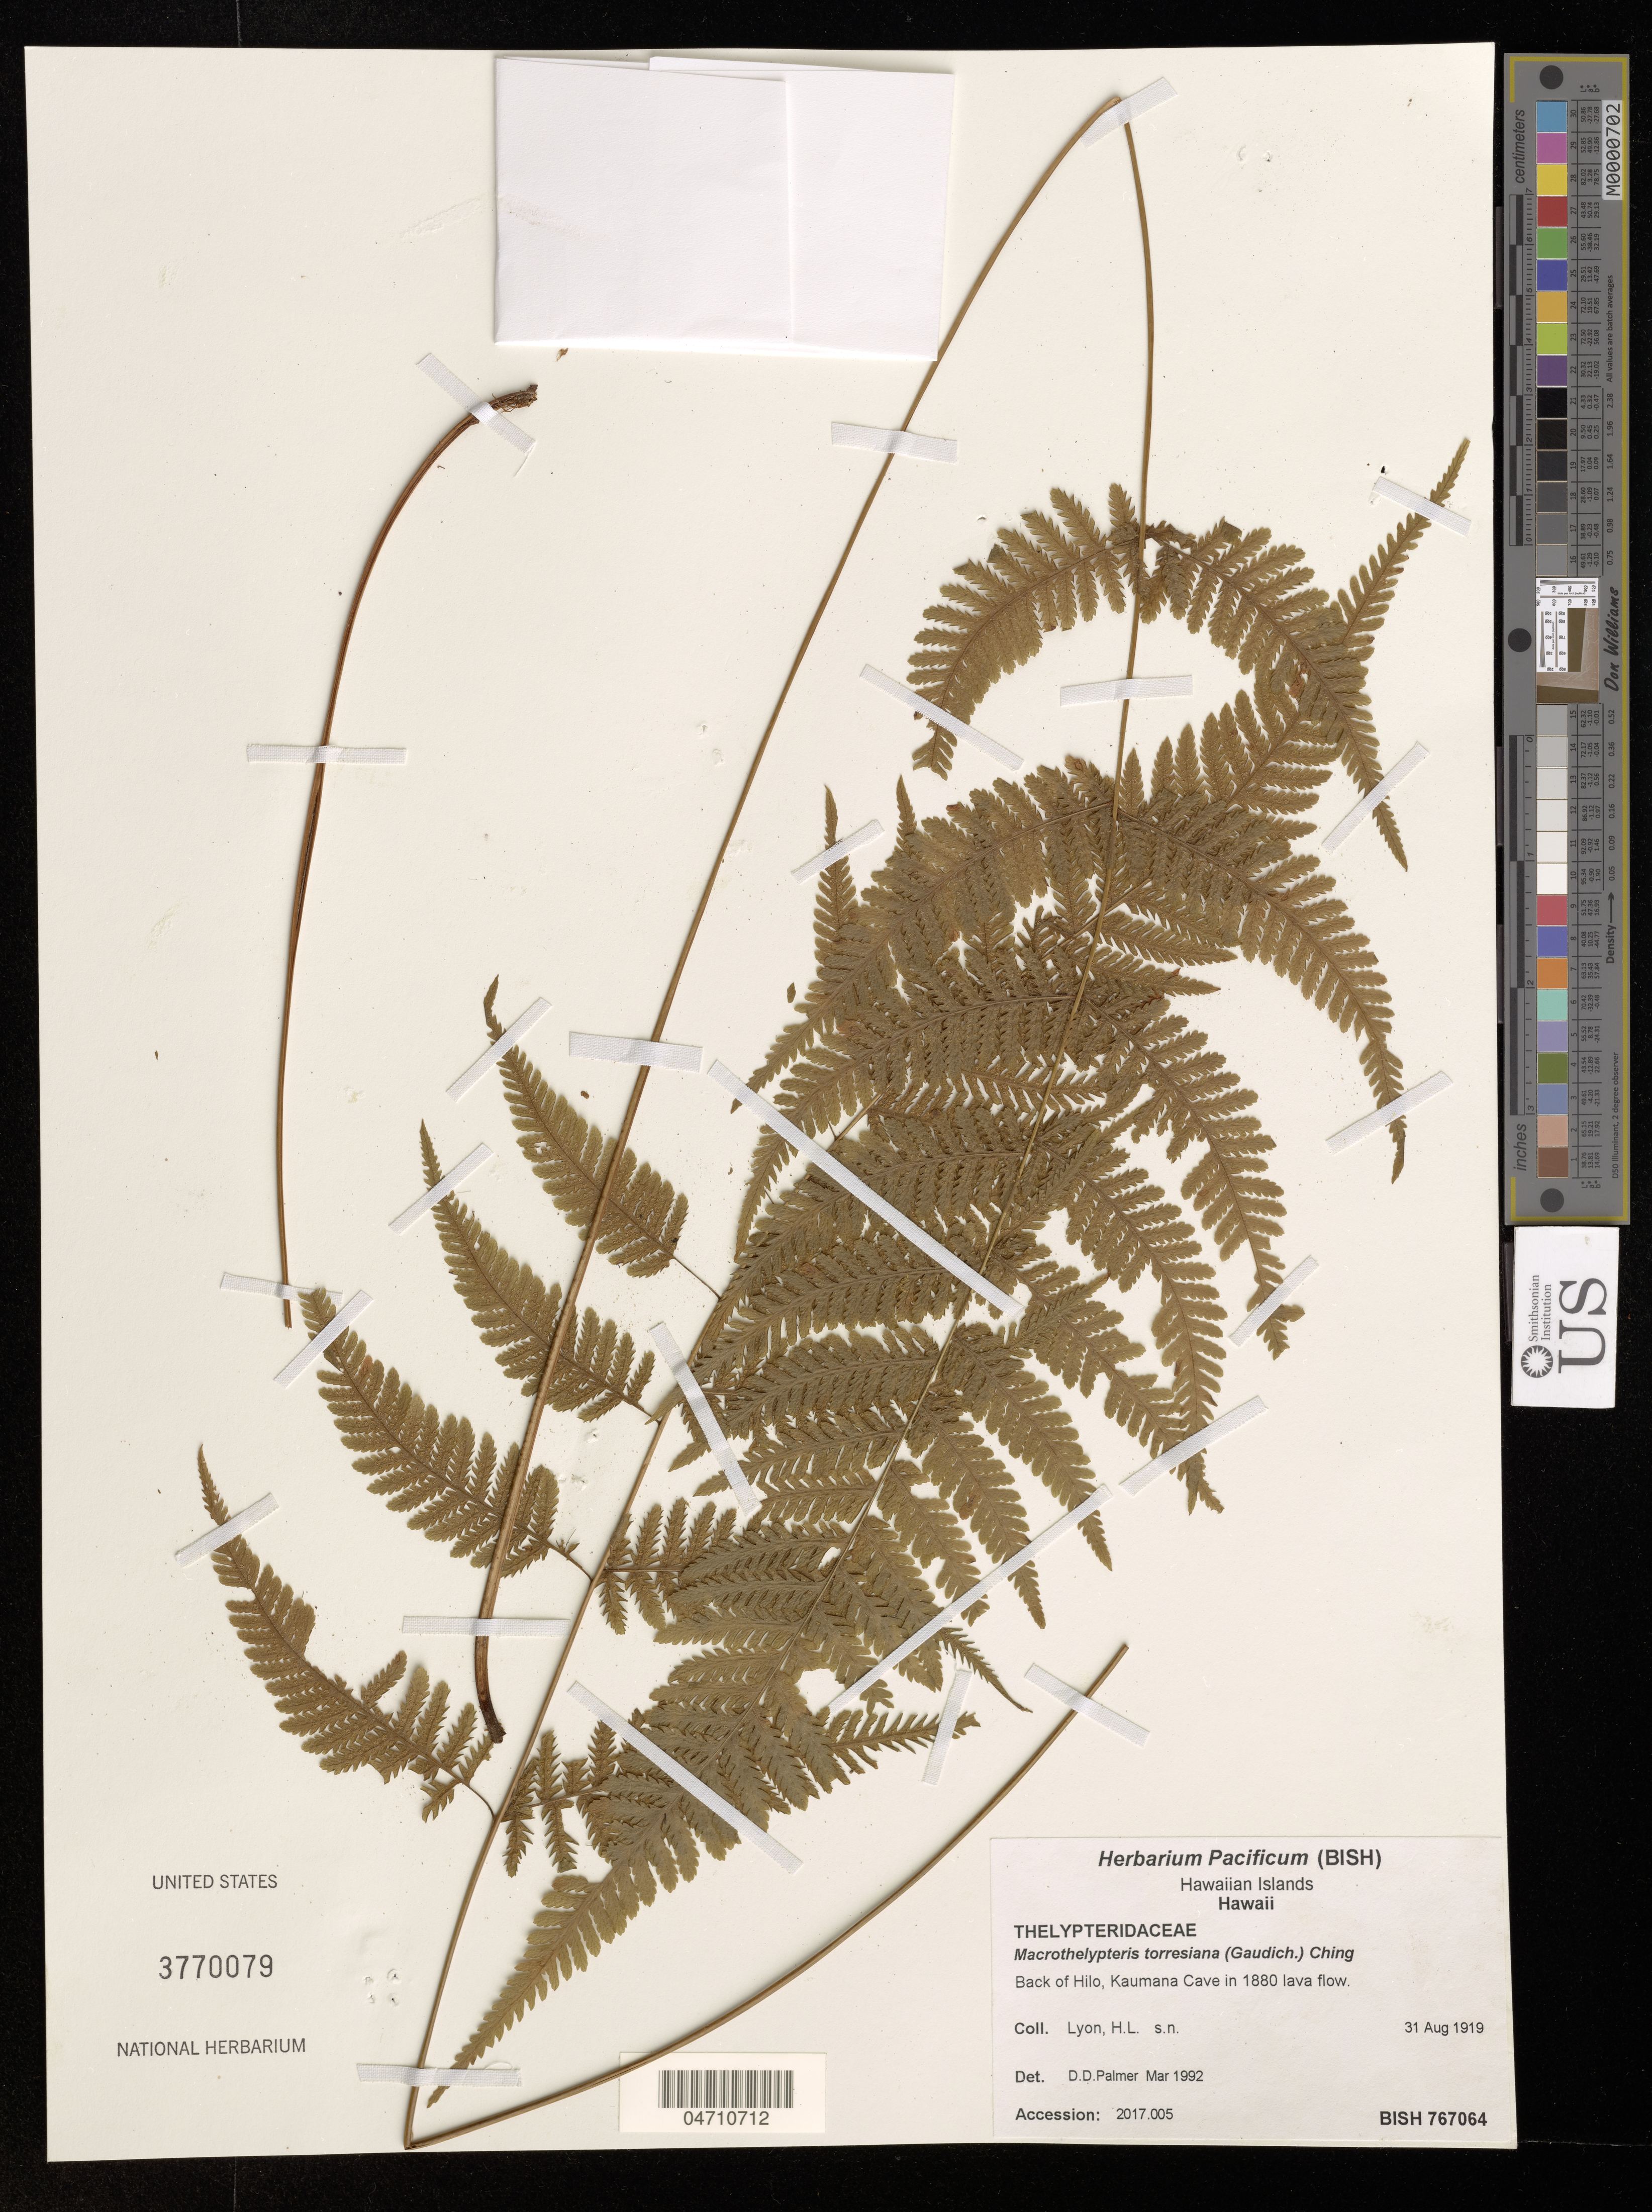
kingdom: Plantae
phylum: Tracheophyta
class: Polypodiopsida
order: Polypodiales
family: Thelypteridaceae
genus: Macrothelypteris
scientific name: Macrothelypteris torresiana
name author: (Gaudich.) Ching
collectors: H. Lyon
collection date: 1919-08-31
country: United States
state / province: Hawaii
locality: Hawaiian Islands. Back of Hilo, Kaumana Cave in 1880 lava flow.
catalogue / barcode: US 3770079